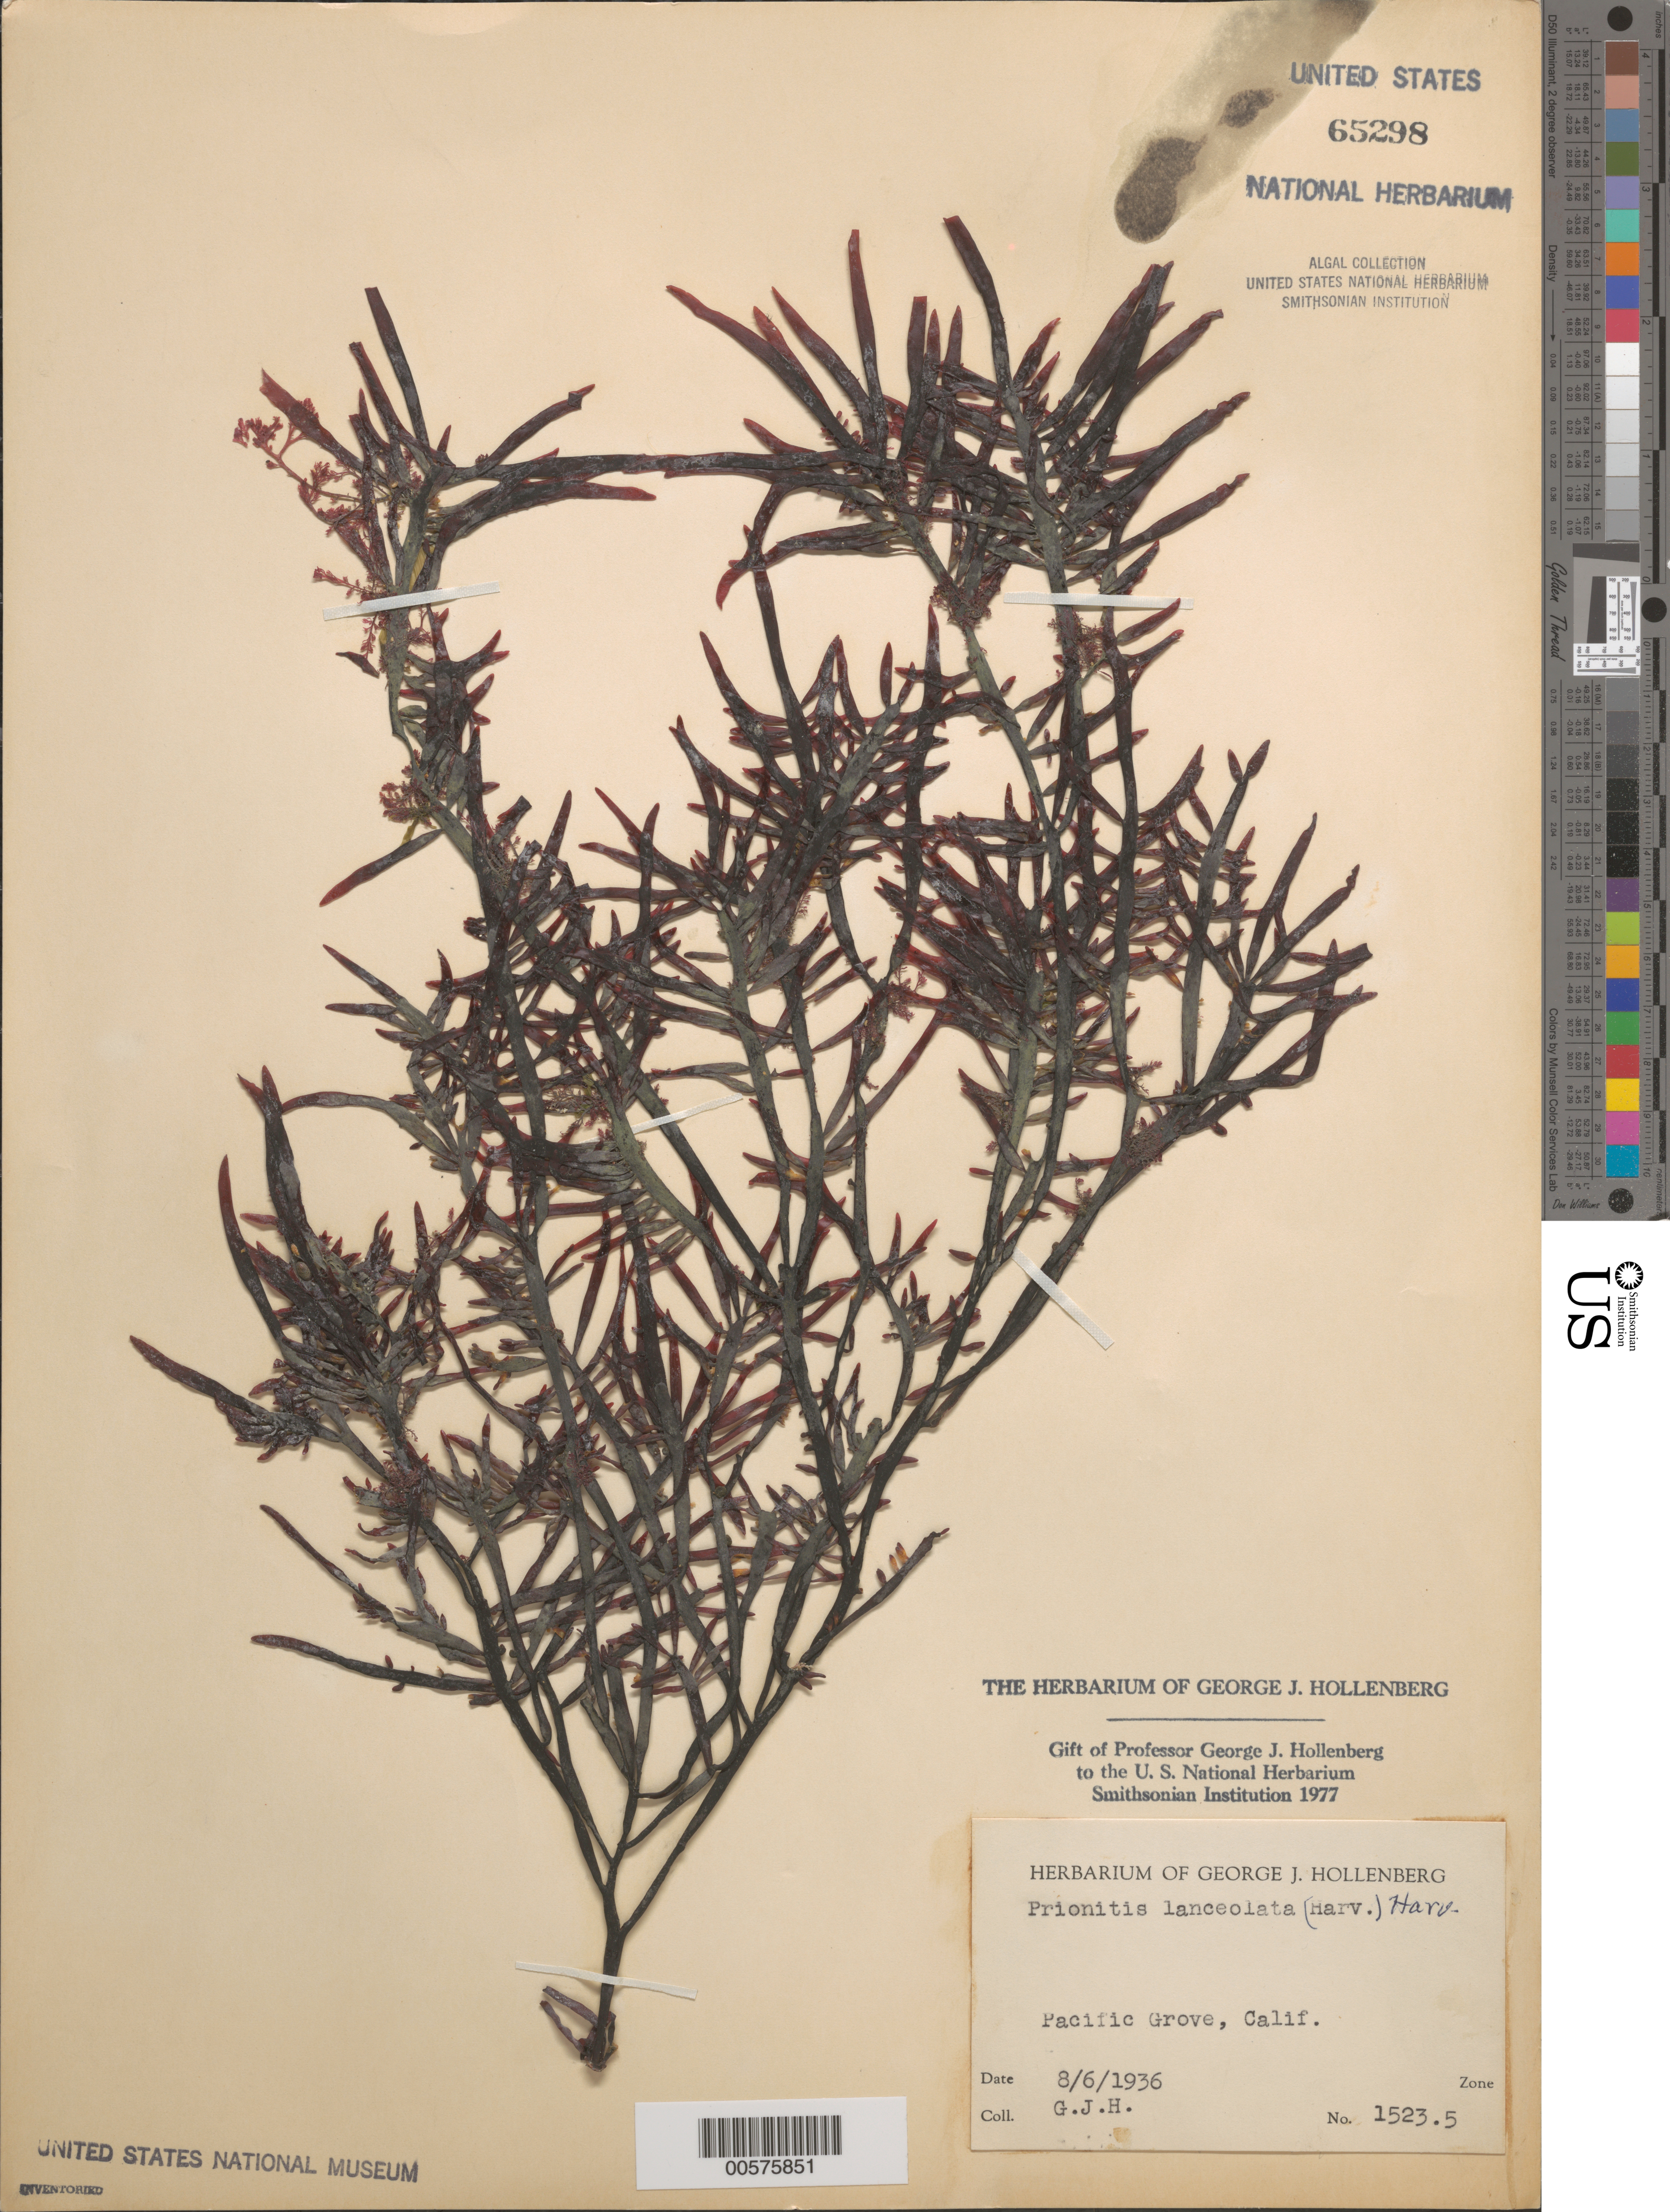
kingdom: Plantae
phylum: Rhodophyta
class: Florideophyceae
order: Cryptonemiales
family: Cryptonemiaceae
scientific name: Prionitis lanceolata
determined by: Hollenberg, George J.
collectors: G. Hollenberg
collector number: GJH 1523.5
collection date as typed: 06 Aug 1936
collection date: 1936-08-06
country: United States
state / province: California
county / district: Monterey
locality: Pacific Grove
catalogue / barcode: US 65298